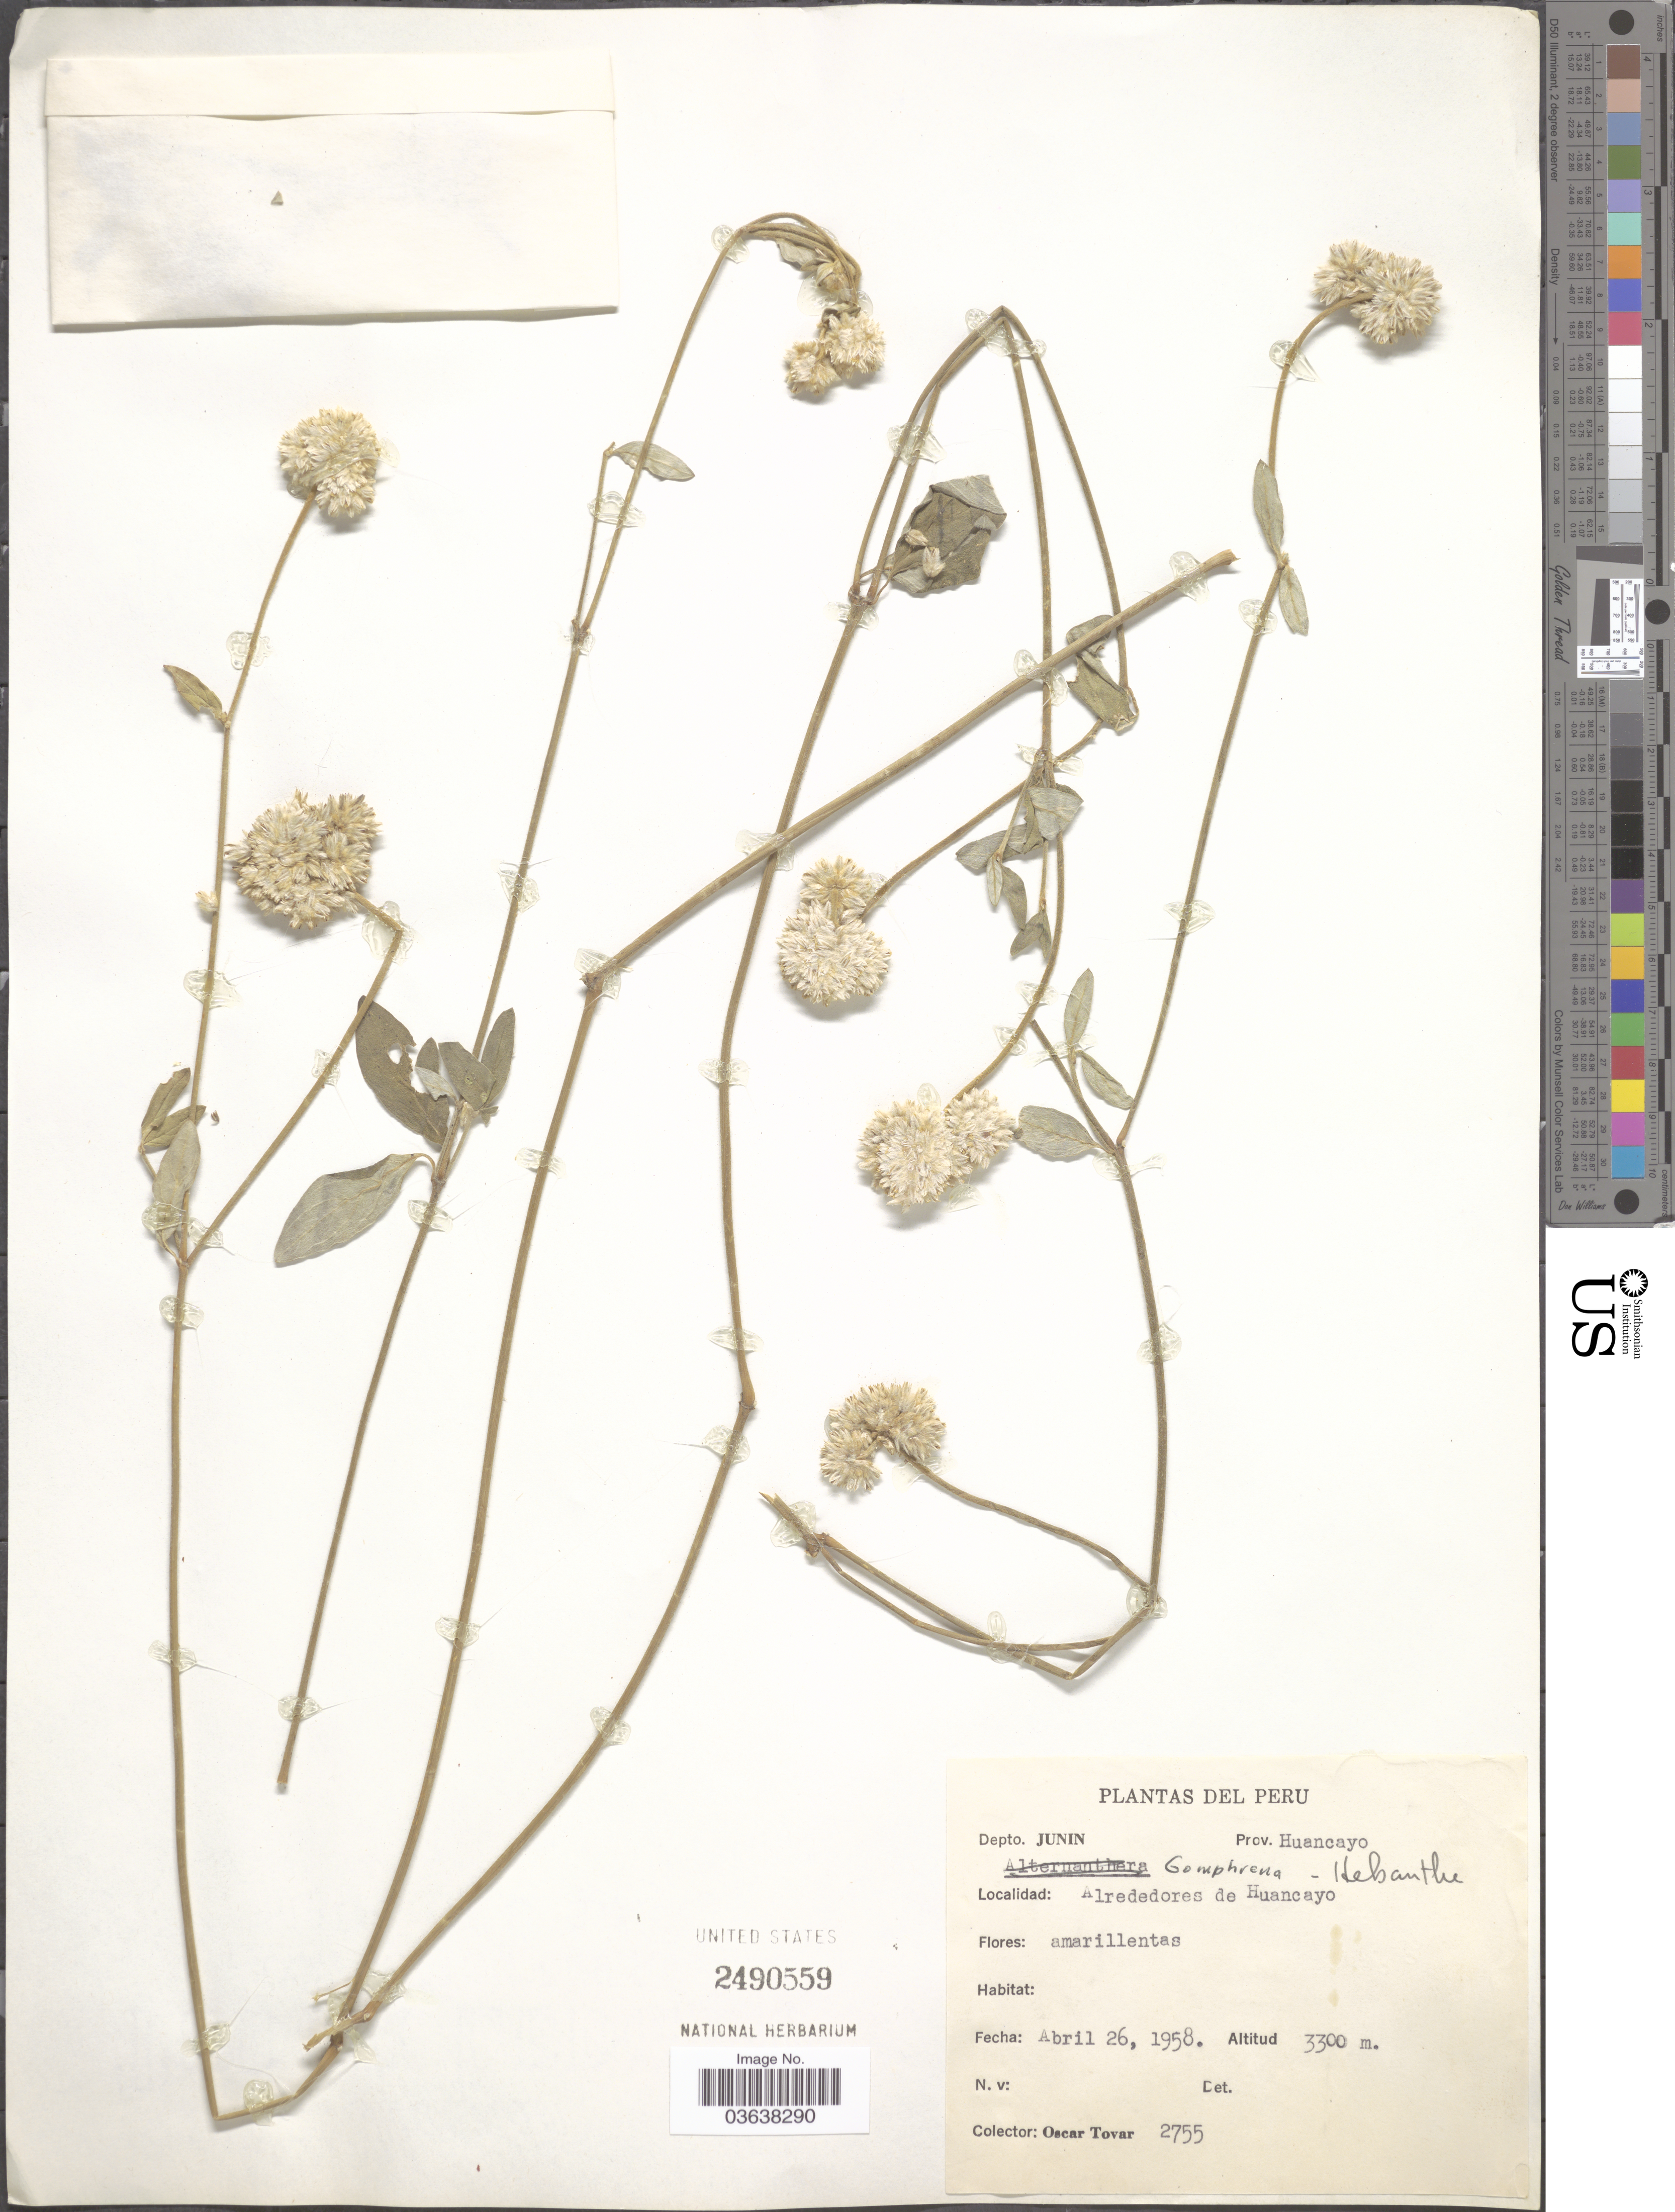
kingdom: Plantae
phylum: Tracheophyta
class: Magnoliopsida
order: Caryophyllales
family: Amaranthaceae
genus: Gomphrena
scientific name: Gomphrena sp.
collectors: Ó. Tovar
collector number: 2755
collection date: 1958-04-26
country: Peru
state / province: Junín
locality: Depto. Junin. Prov. Huancayo. Alrededores de Huancayo.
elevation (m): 3300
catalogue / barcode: US 2490559